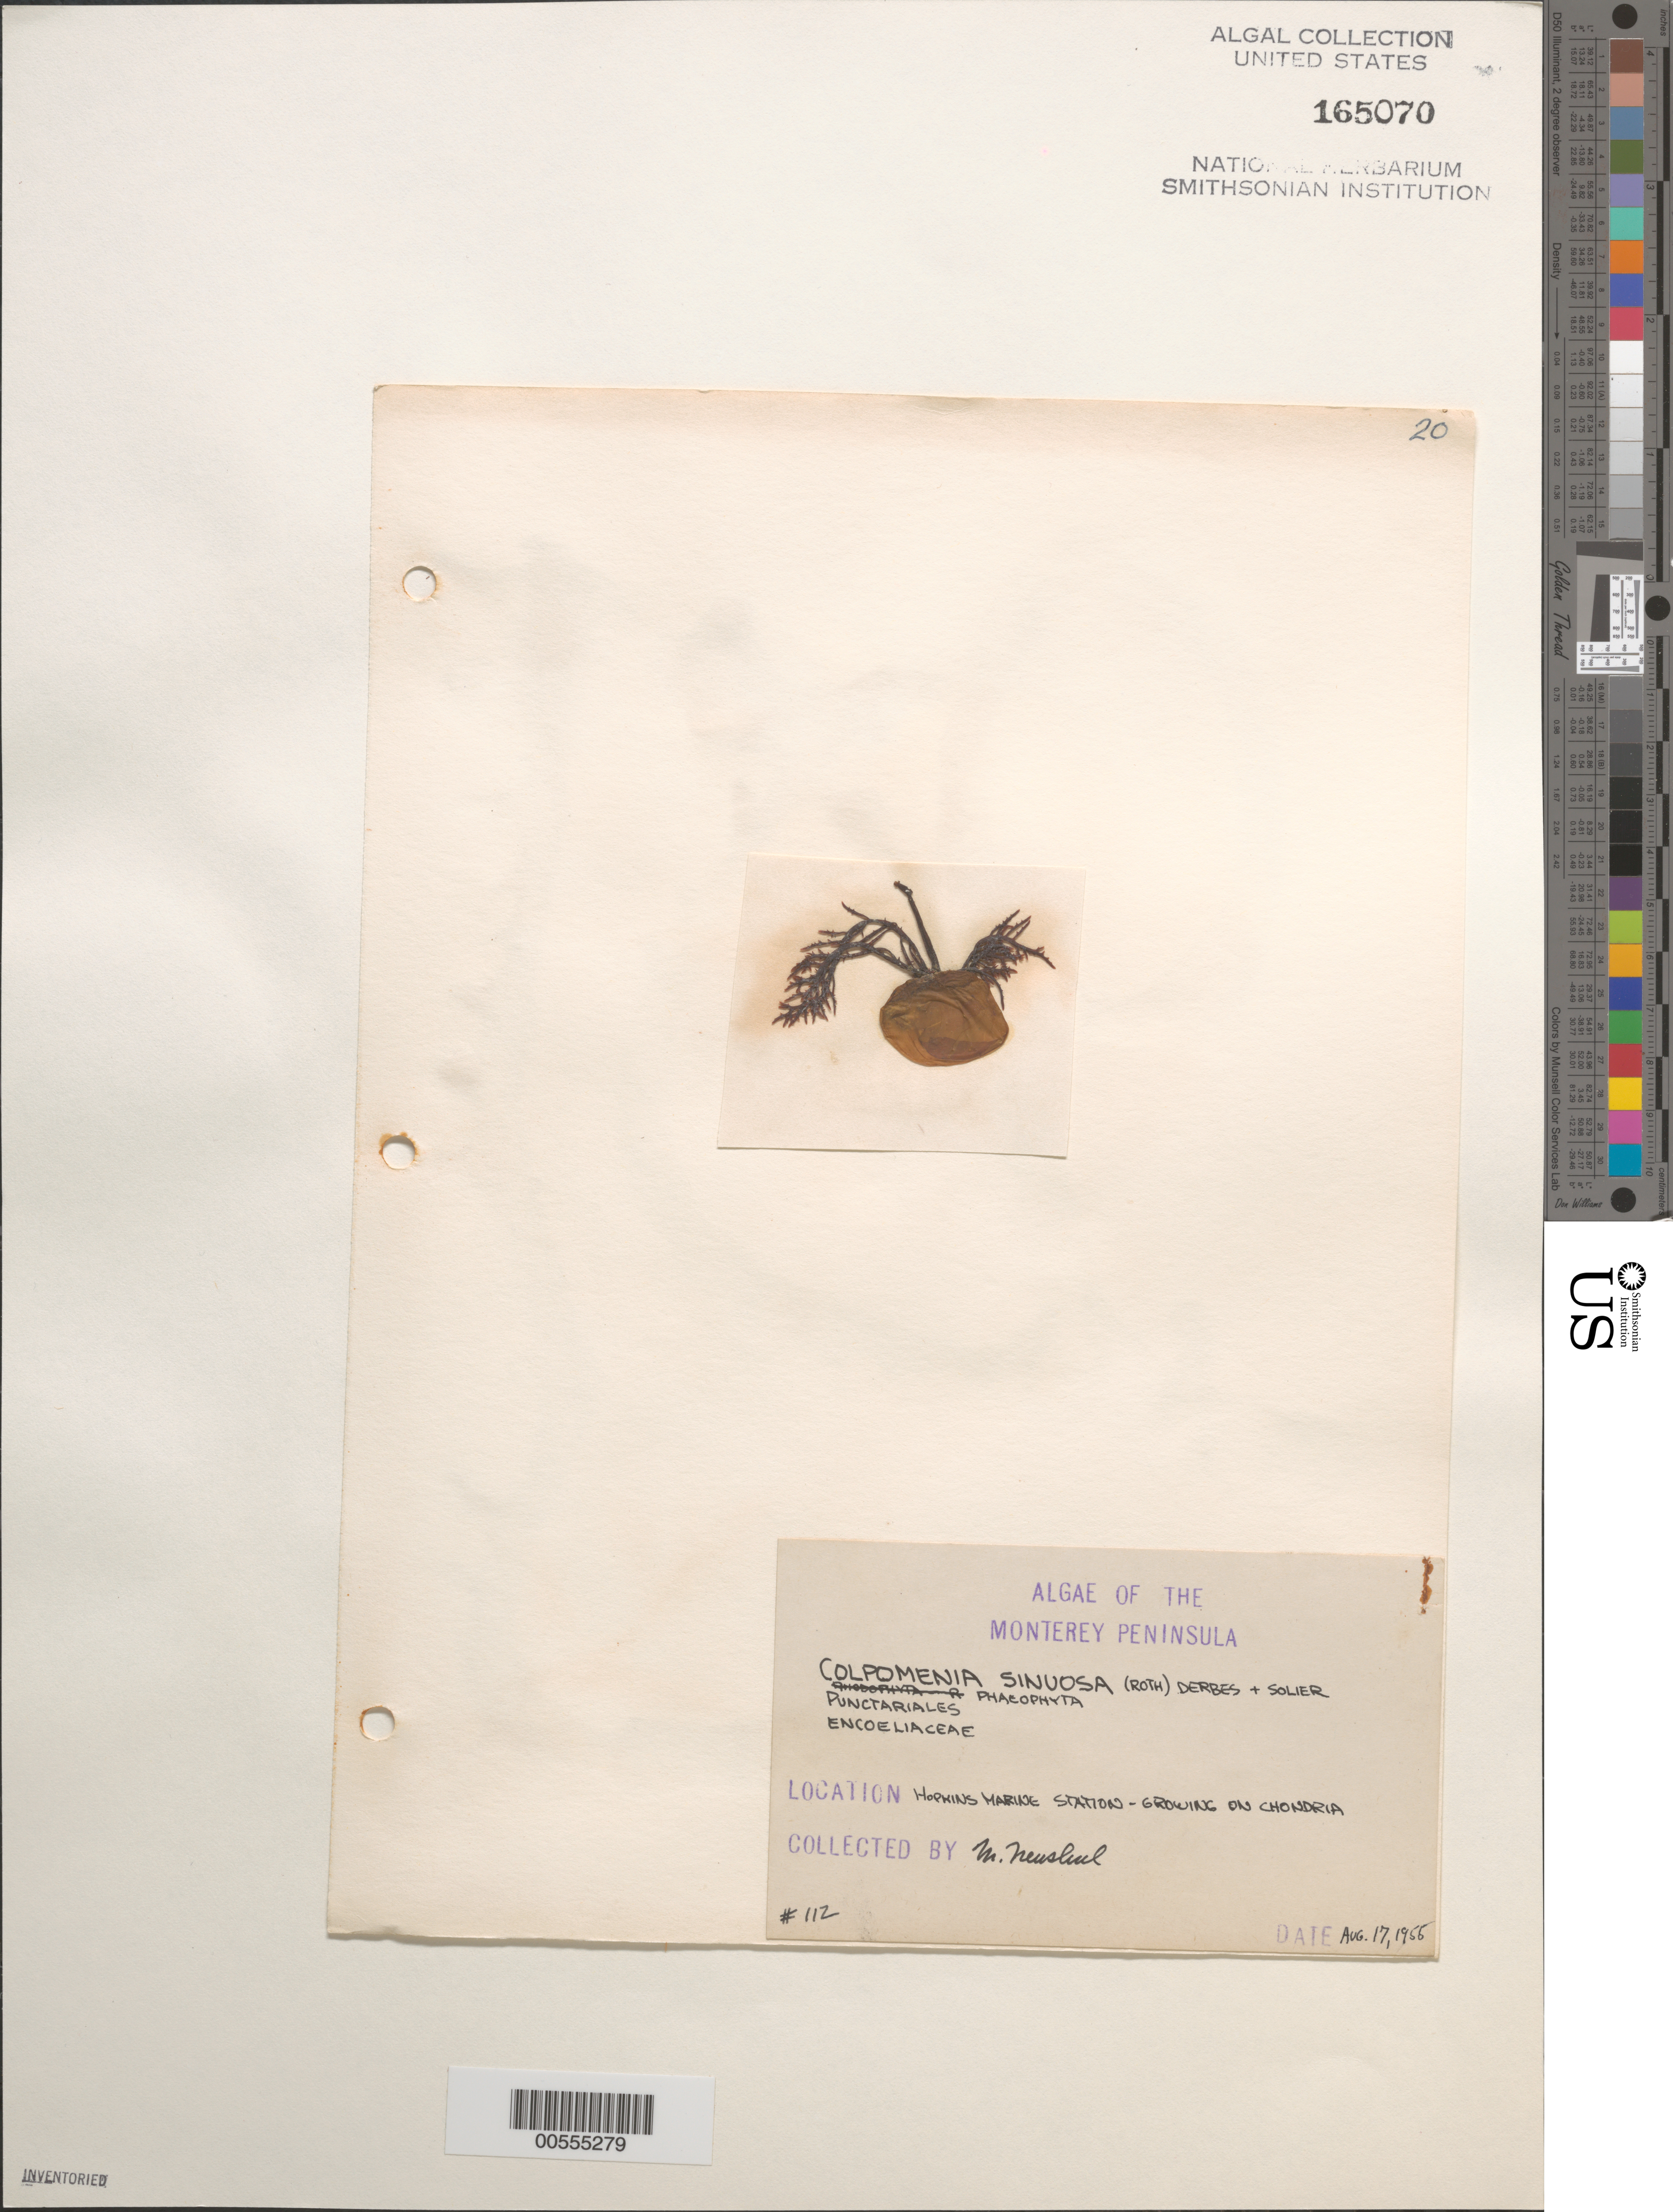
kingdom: Chromista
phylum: Ochrophyta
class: Phaeophyceae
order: Scytosiphonales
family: Scytosiphonaceae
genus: Colpomenia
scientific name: Colpomenia sinuosa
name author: (K. Mert. ex Roth) Derbes & Solier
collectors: M. Neushul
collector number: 112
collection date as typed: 17 Aug 1955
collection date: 1955-08-17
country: United States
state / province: California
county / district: Monterey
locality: Pacific Grove, Hopkins Marine Station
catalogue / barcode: US 165070